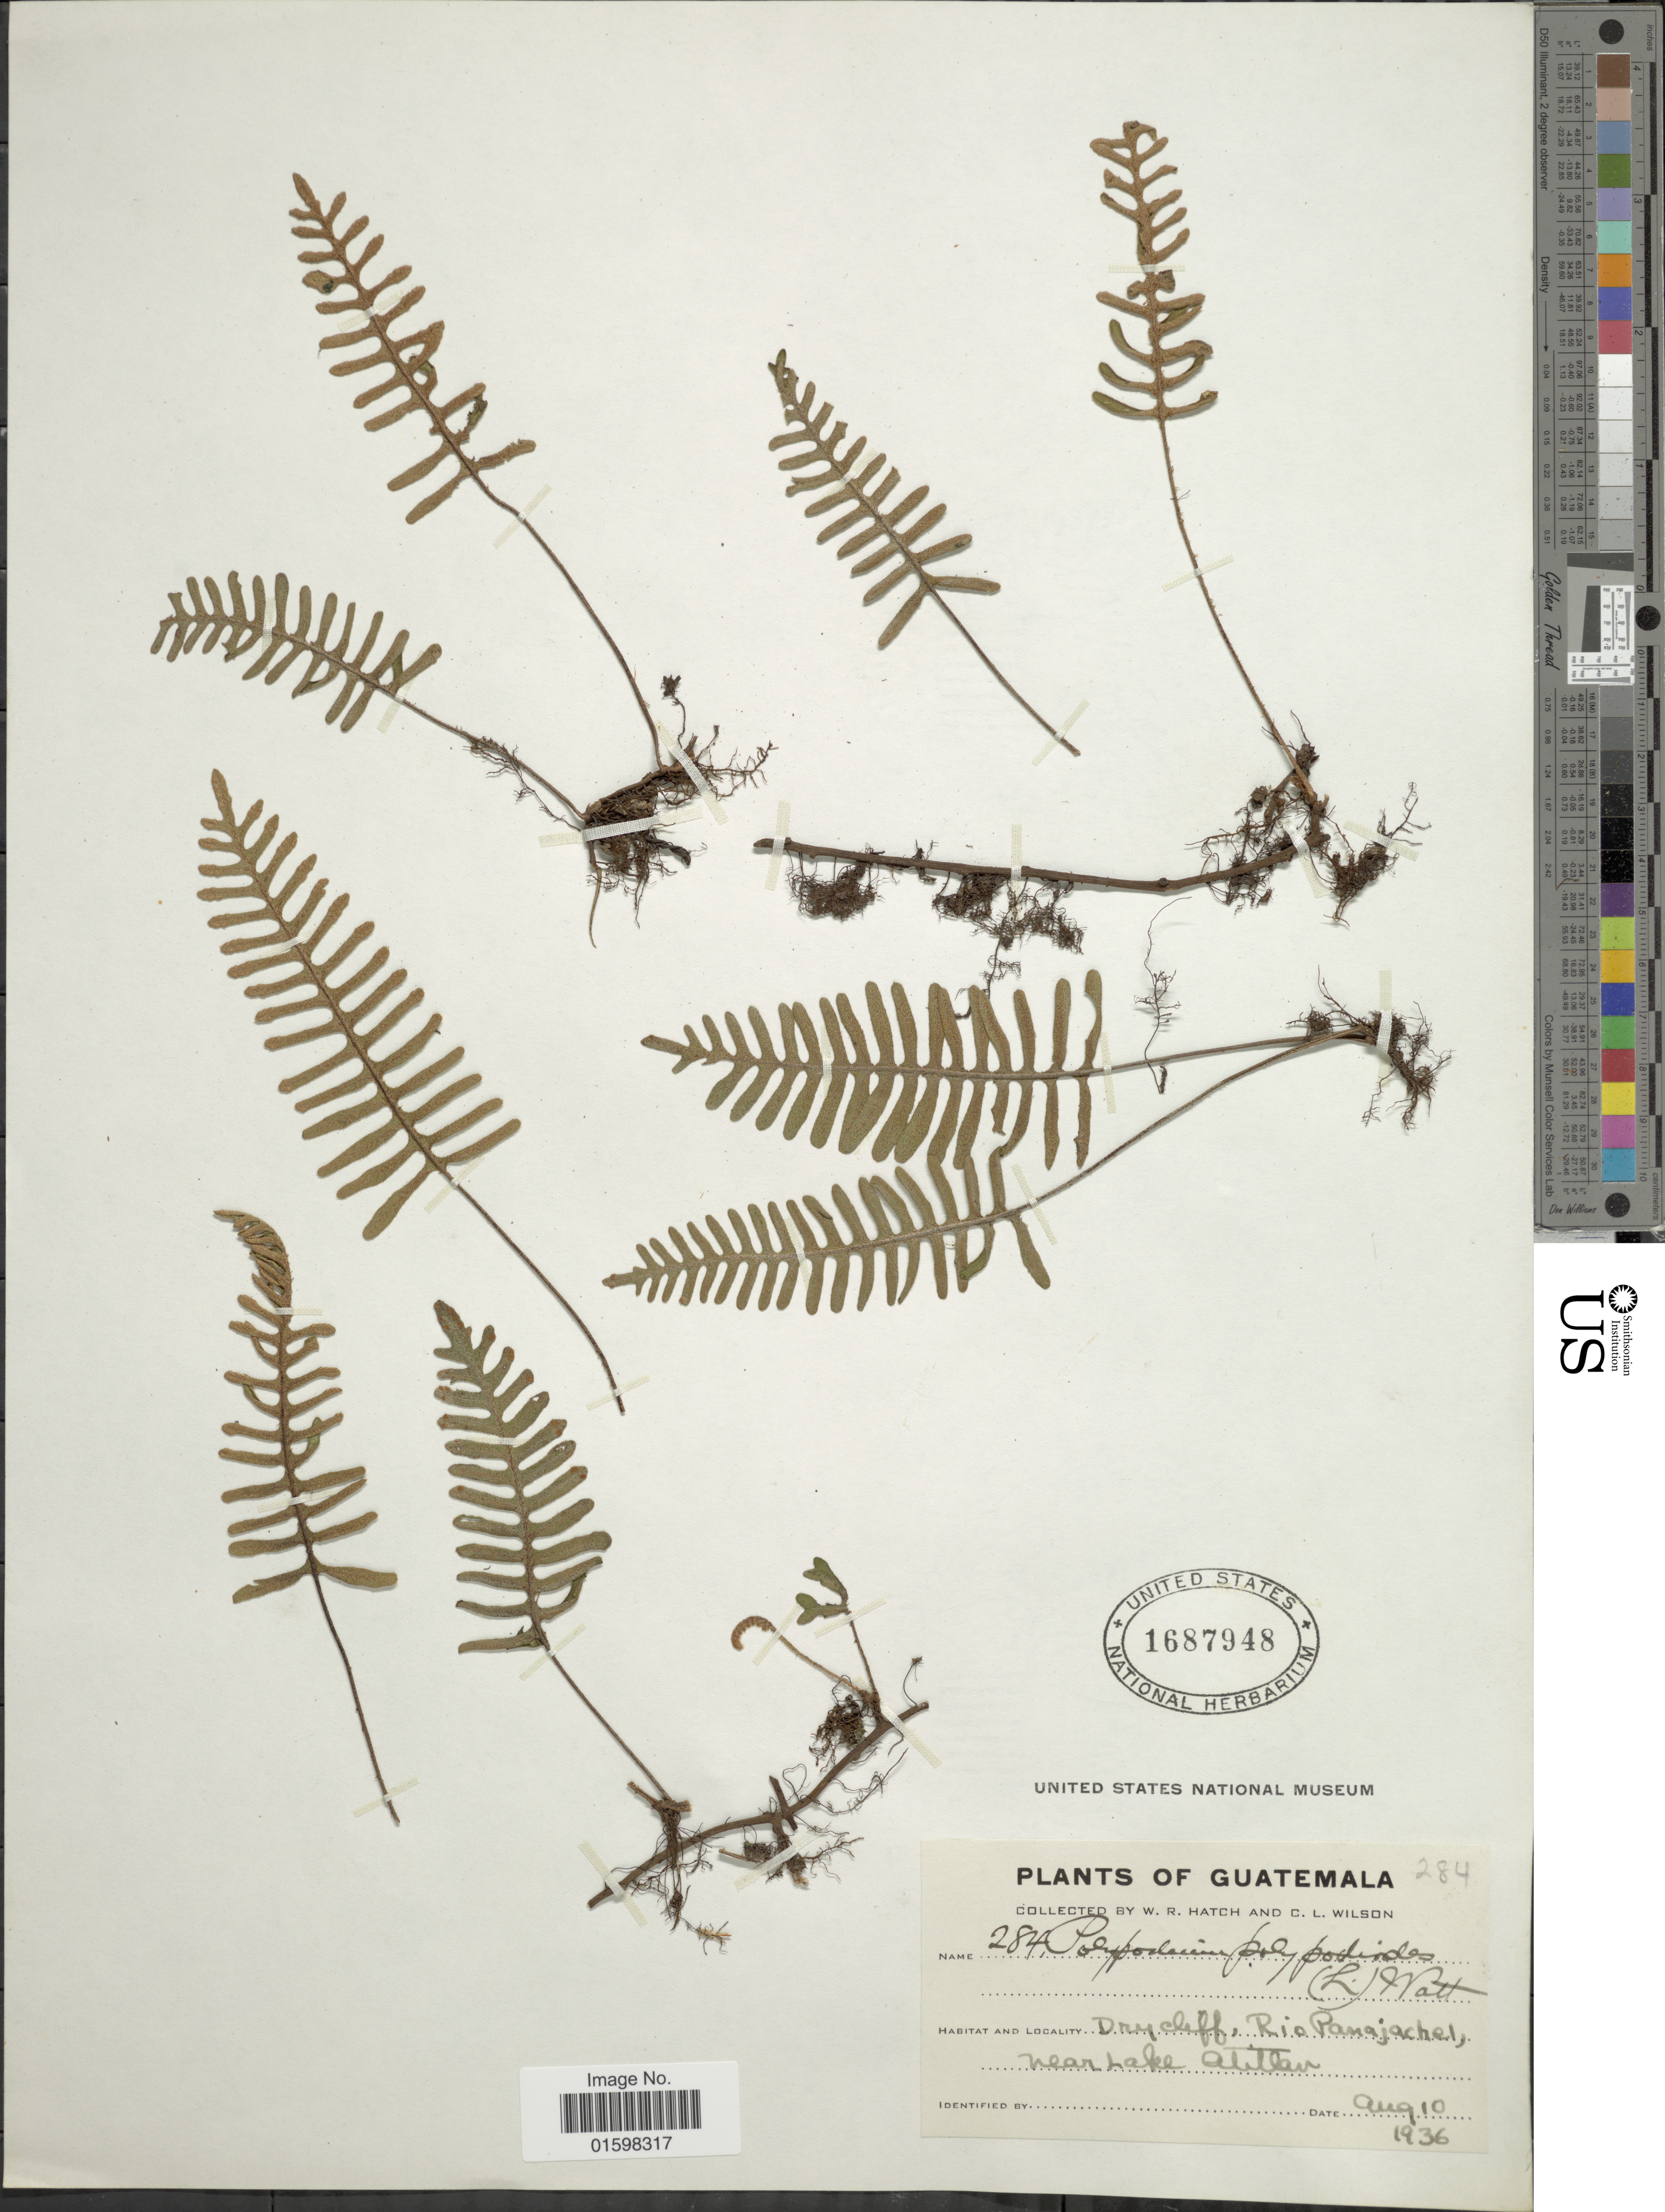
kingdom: Plantae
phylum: Tracheophyta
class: Polypodiopsida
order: Polypodiales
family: Polypodiaceae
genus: Pleopeltis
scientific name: Pleopeltis polypodioides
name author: (L.) E.G. Andrews & Windham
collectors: W. Hatch & C. L. Wilson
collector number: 284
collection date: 1936-08-10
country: Guatemala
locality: Dry cliff, Rio Panajachel, near Lake Atitlan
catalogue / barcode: US 1687948